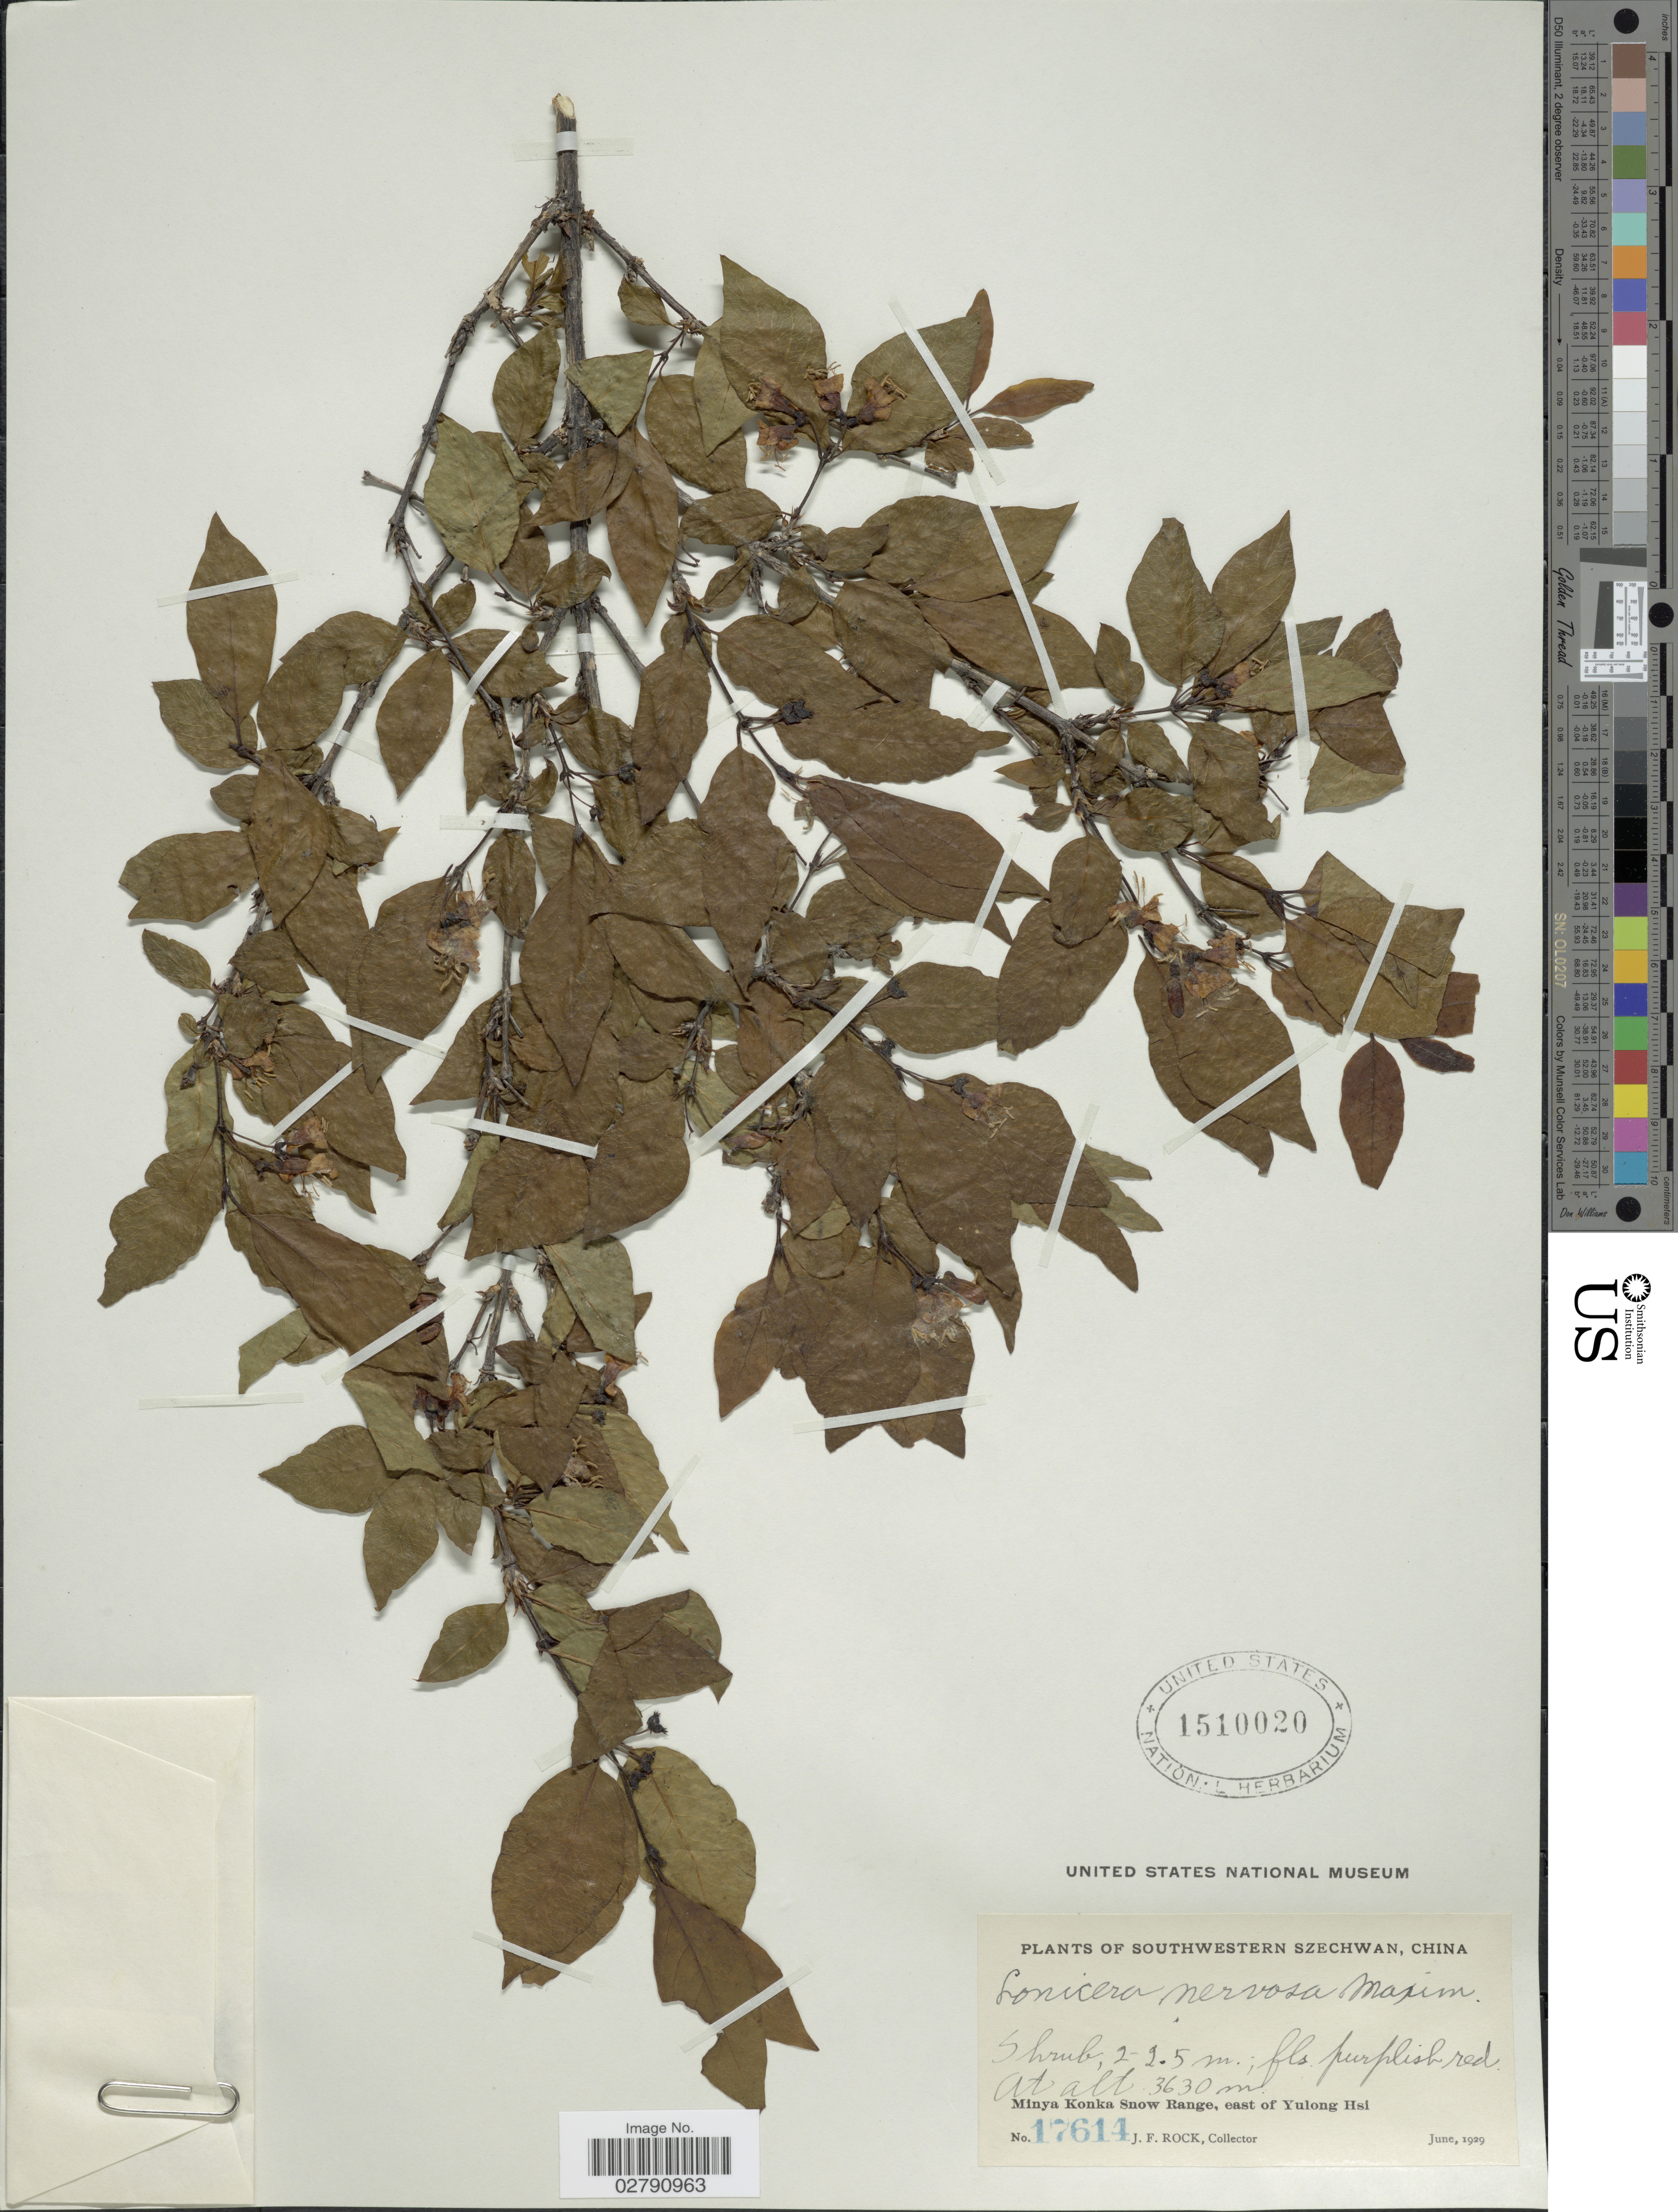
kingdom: Plantae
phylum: Tracheophyta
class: Magnoliopsida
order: Dipsacales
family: Caprifoliaceae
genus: Lonicera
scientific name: Lonicera nervosa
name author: Maxim.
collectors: J. Rock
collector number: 17614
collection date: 1929-06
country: China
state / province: Sichuan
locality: Southwestern Szechwan. Minya Konka Snow Range, east of Yulong Hsi.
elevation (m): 3630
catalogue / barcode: US 1510020